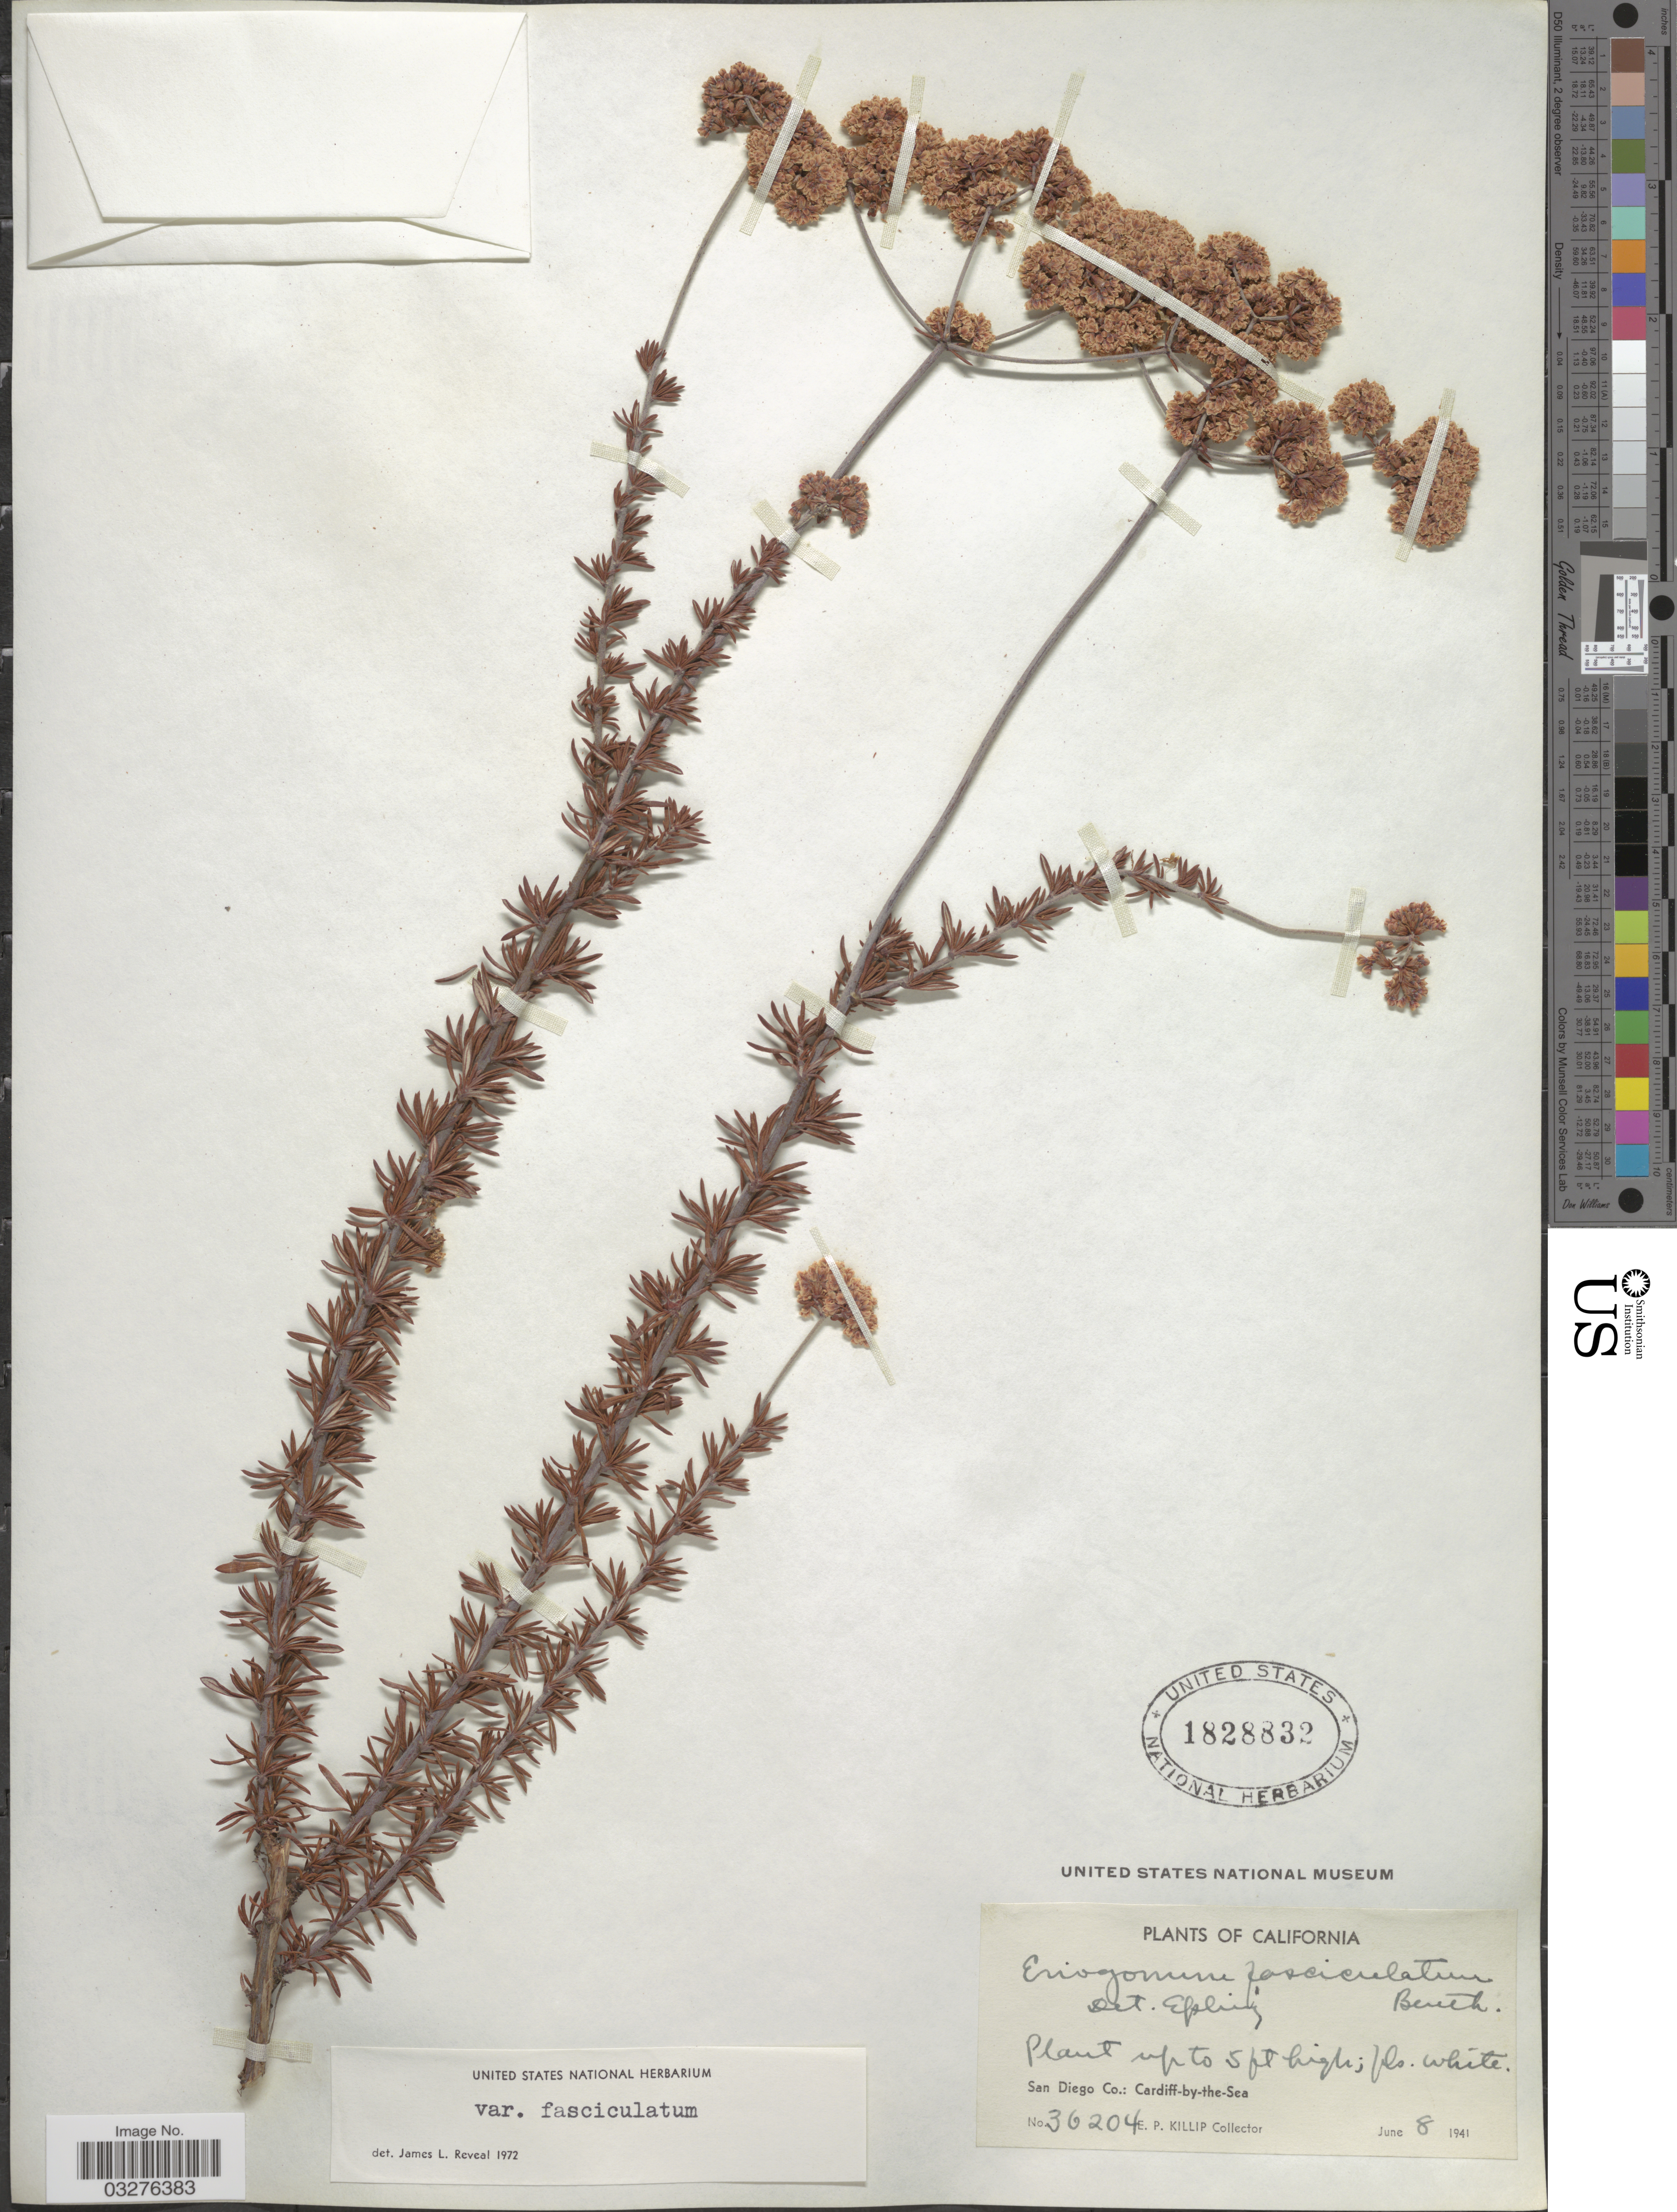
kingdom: Plantae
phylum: Tracheophyta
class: Magnoliopsida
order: Caryophyllales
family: Polygonaceae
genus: Eriogonum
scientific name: Eriogonum fasciculatum var. fasciculatum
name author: Benth.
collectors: E. P. Killip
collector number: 36204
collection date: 1941-06-08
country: United States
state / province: California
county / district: San Diego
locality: San Diego Co.: Cardiff-by-the-Sea.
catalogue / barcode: US 1828832